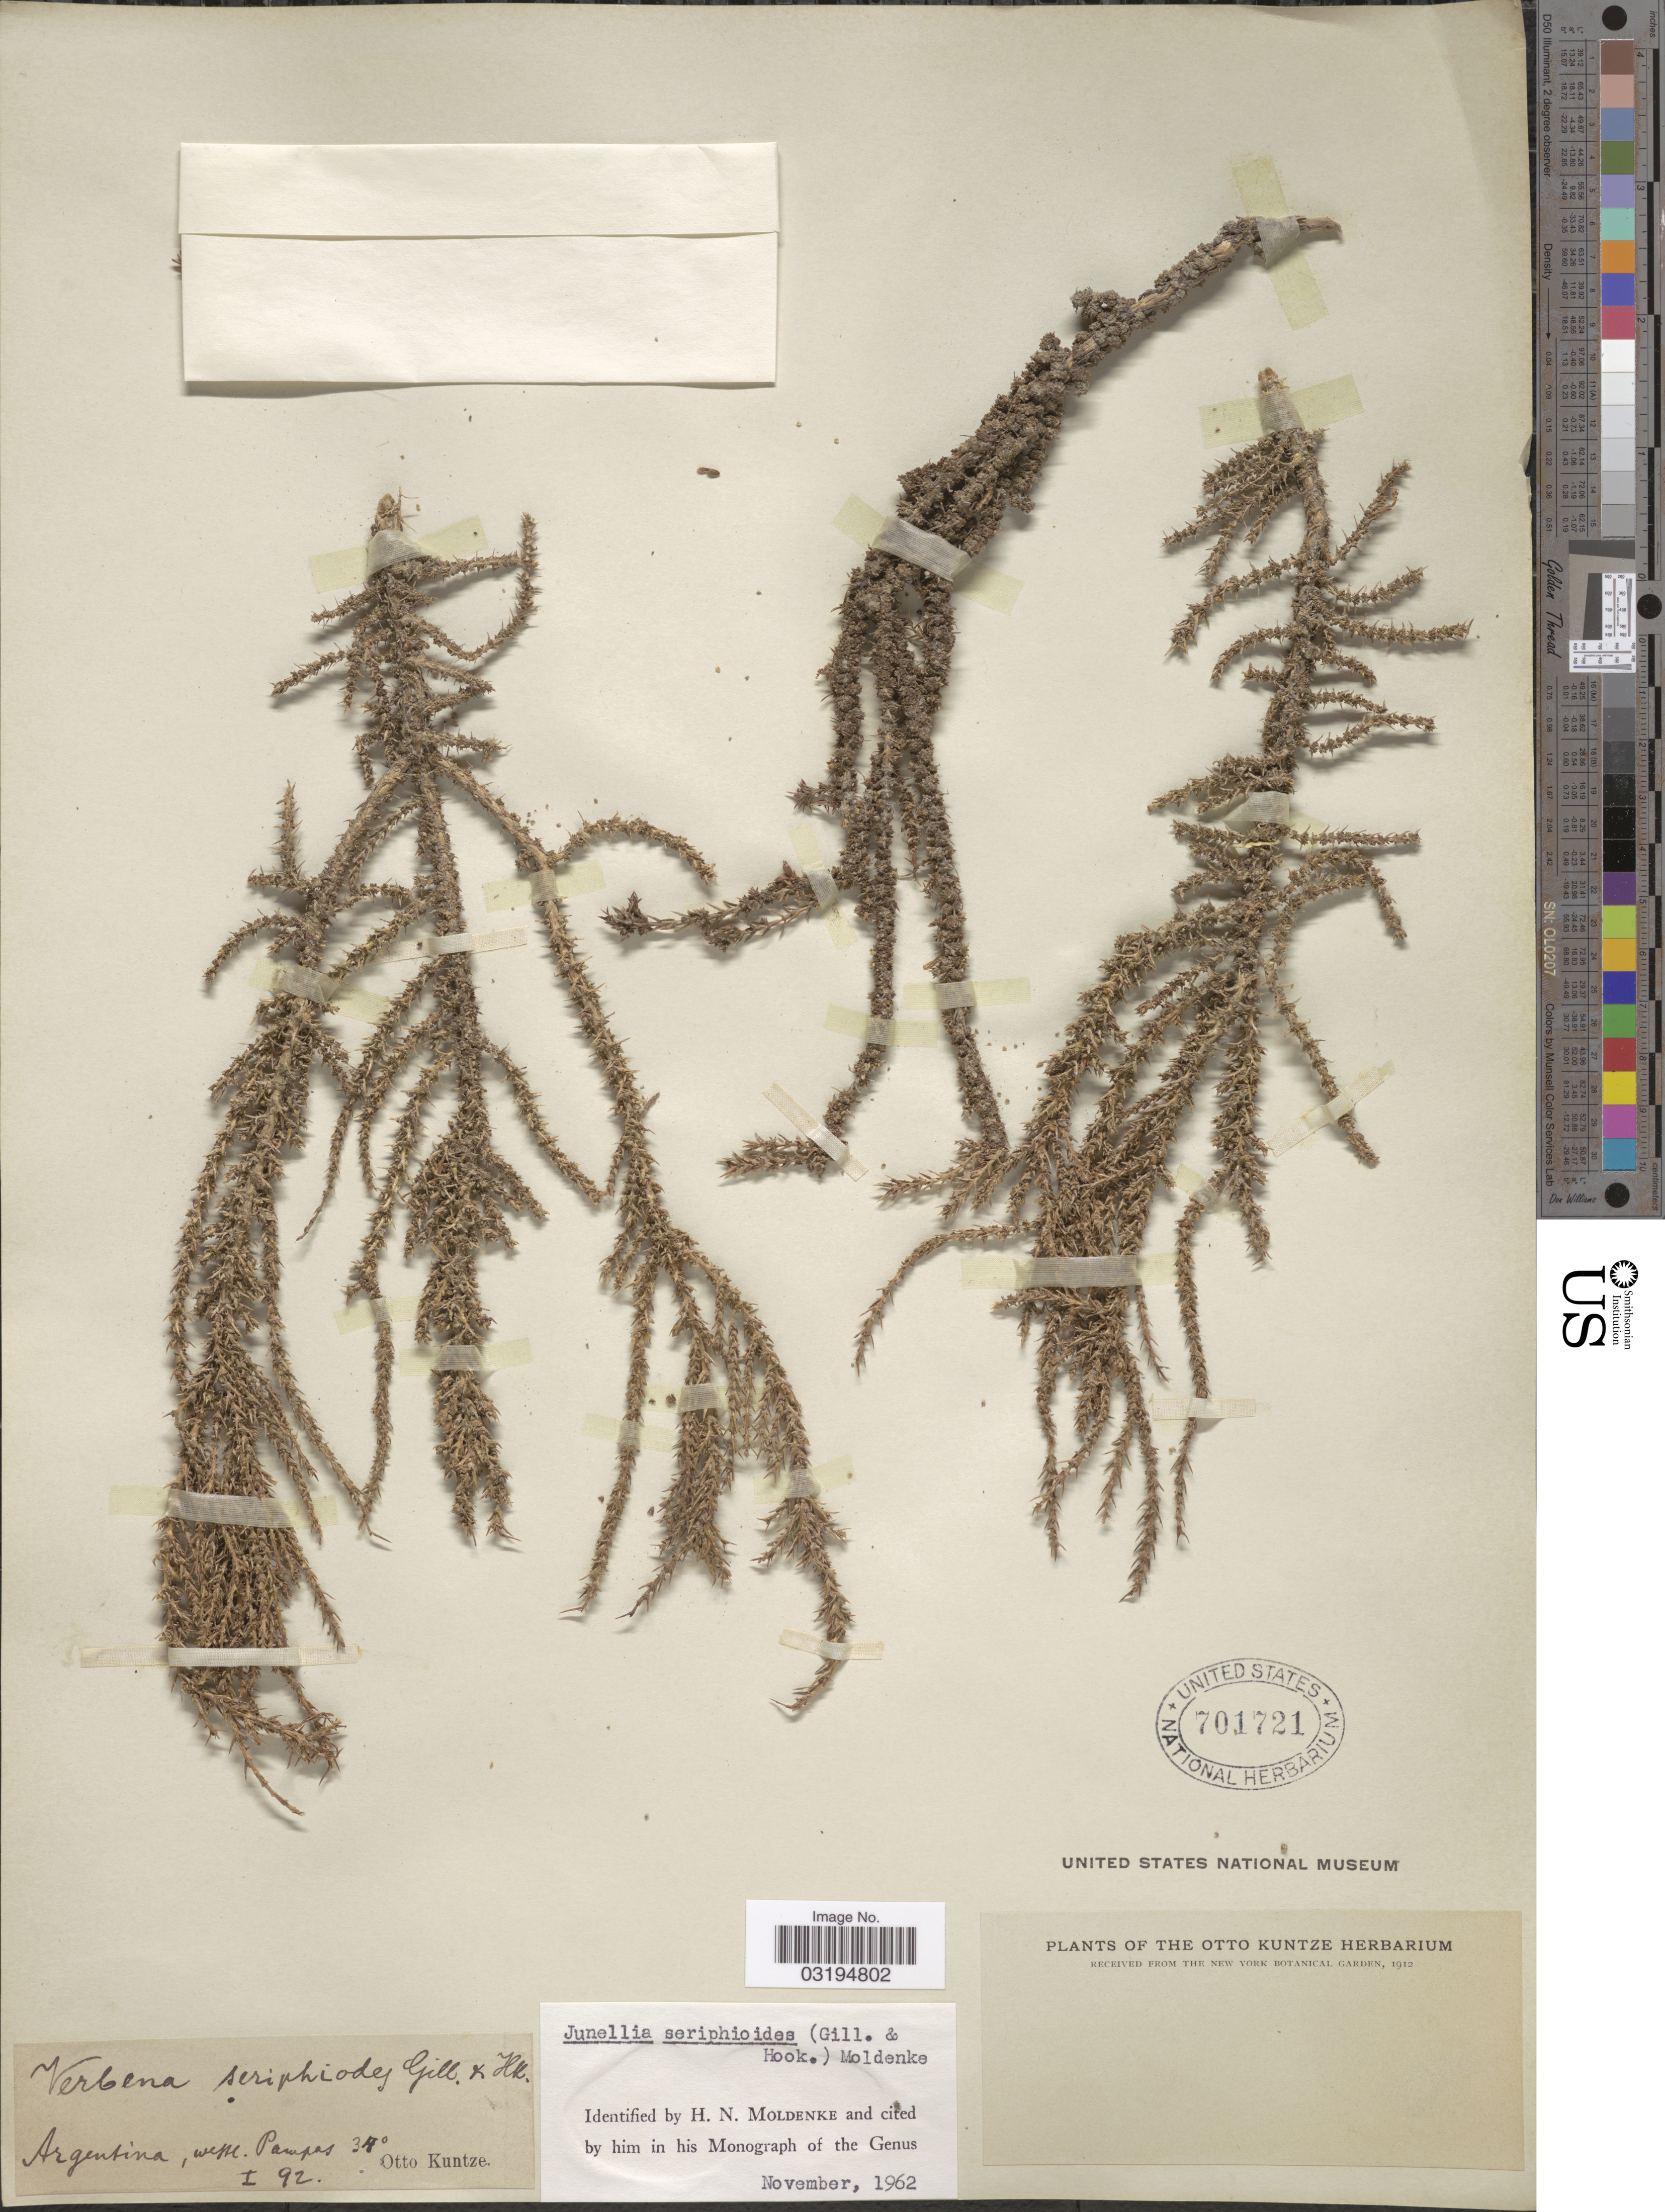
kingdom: Plantae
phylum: Tracheophyta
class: Magnoliopsida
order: Lamiales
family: Verbenaceae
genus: Junellia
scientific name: Junellia seriphioides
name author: (Gillies & Hook.) Moldenke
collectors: C.E.O. Kuntze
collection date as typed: Transcribed d/m/y: /1/92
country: Argentina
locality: West. Pampas.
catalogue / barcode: US 701721